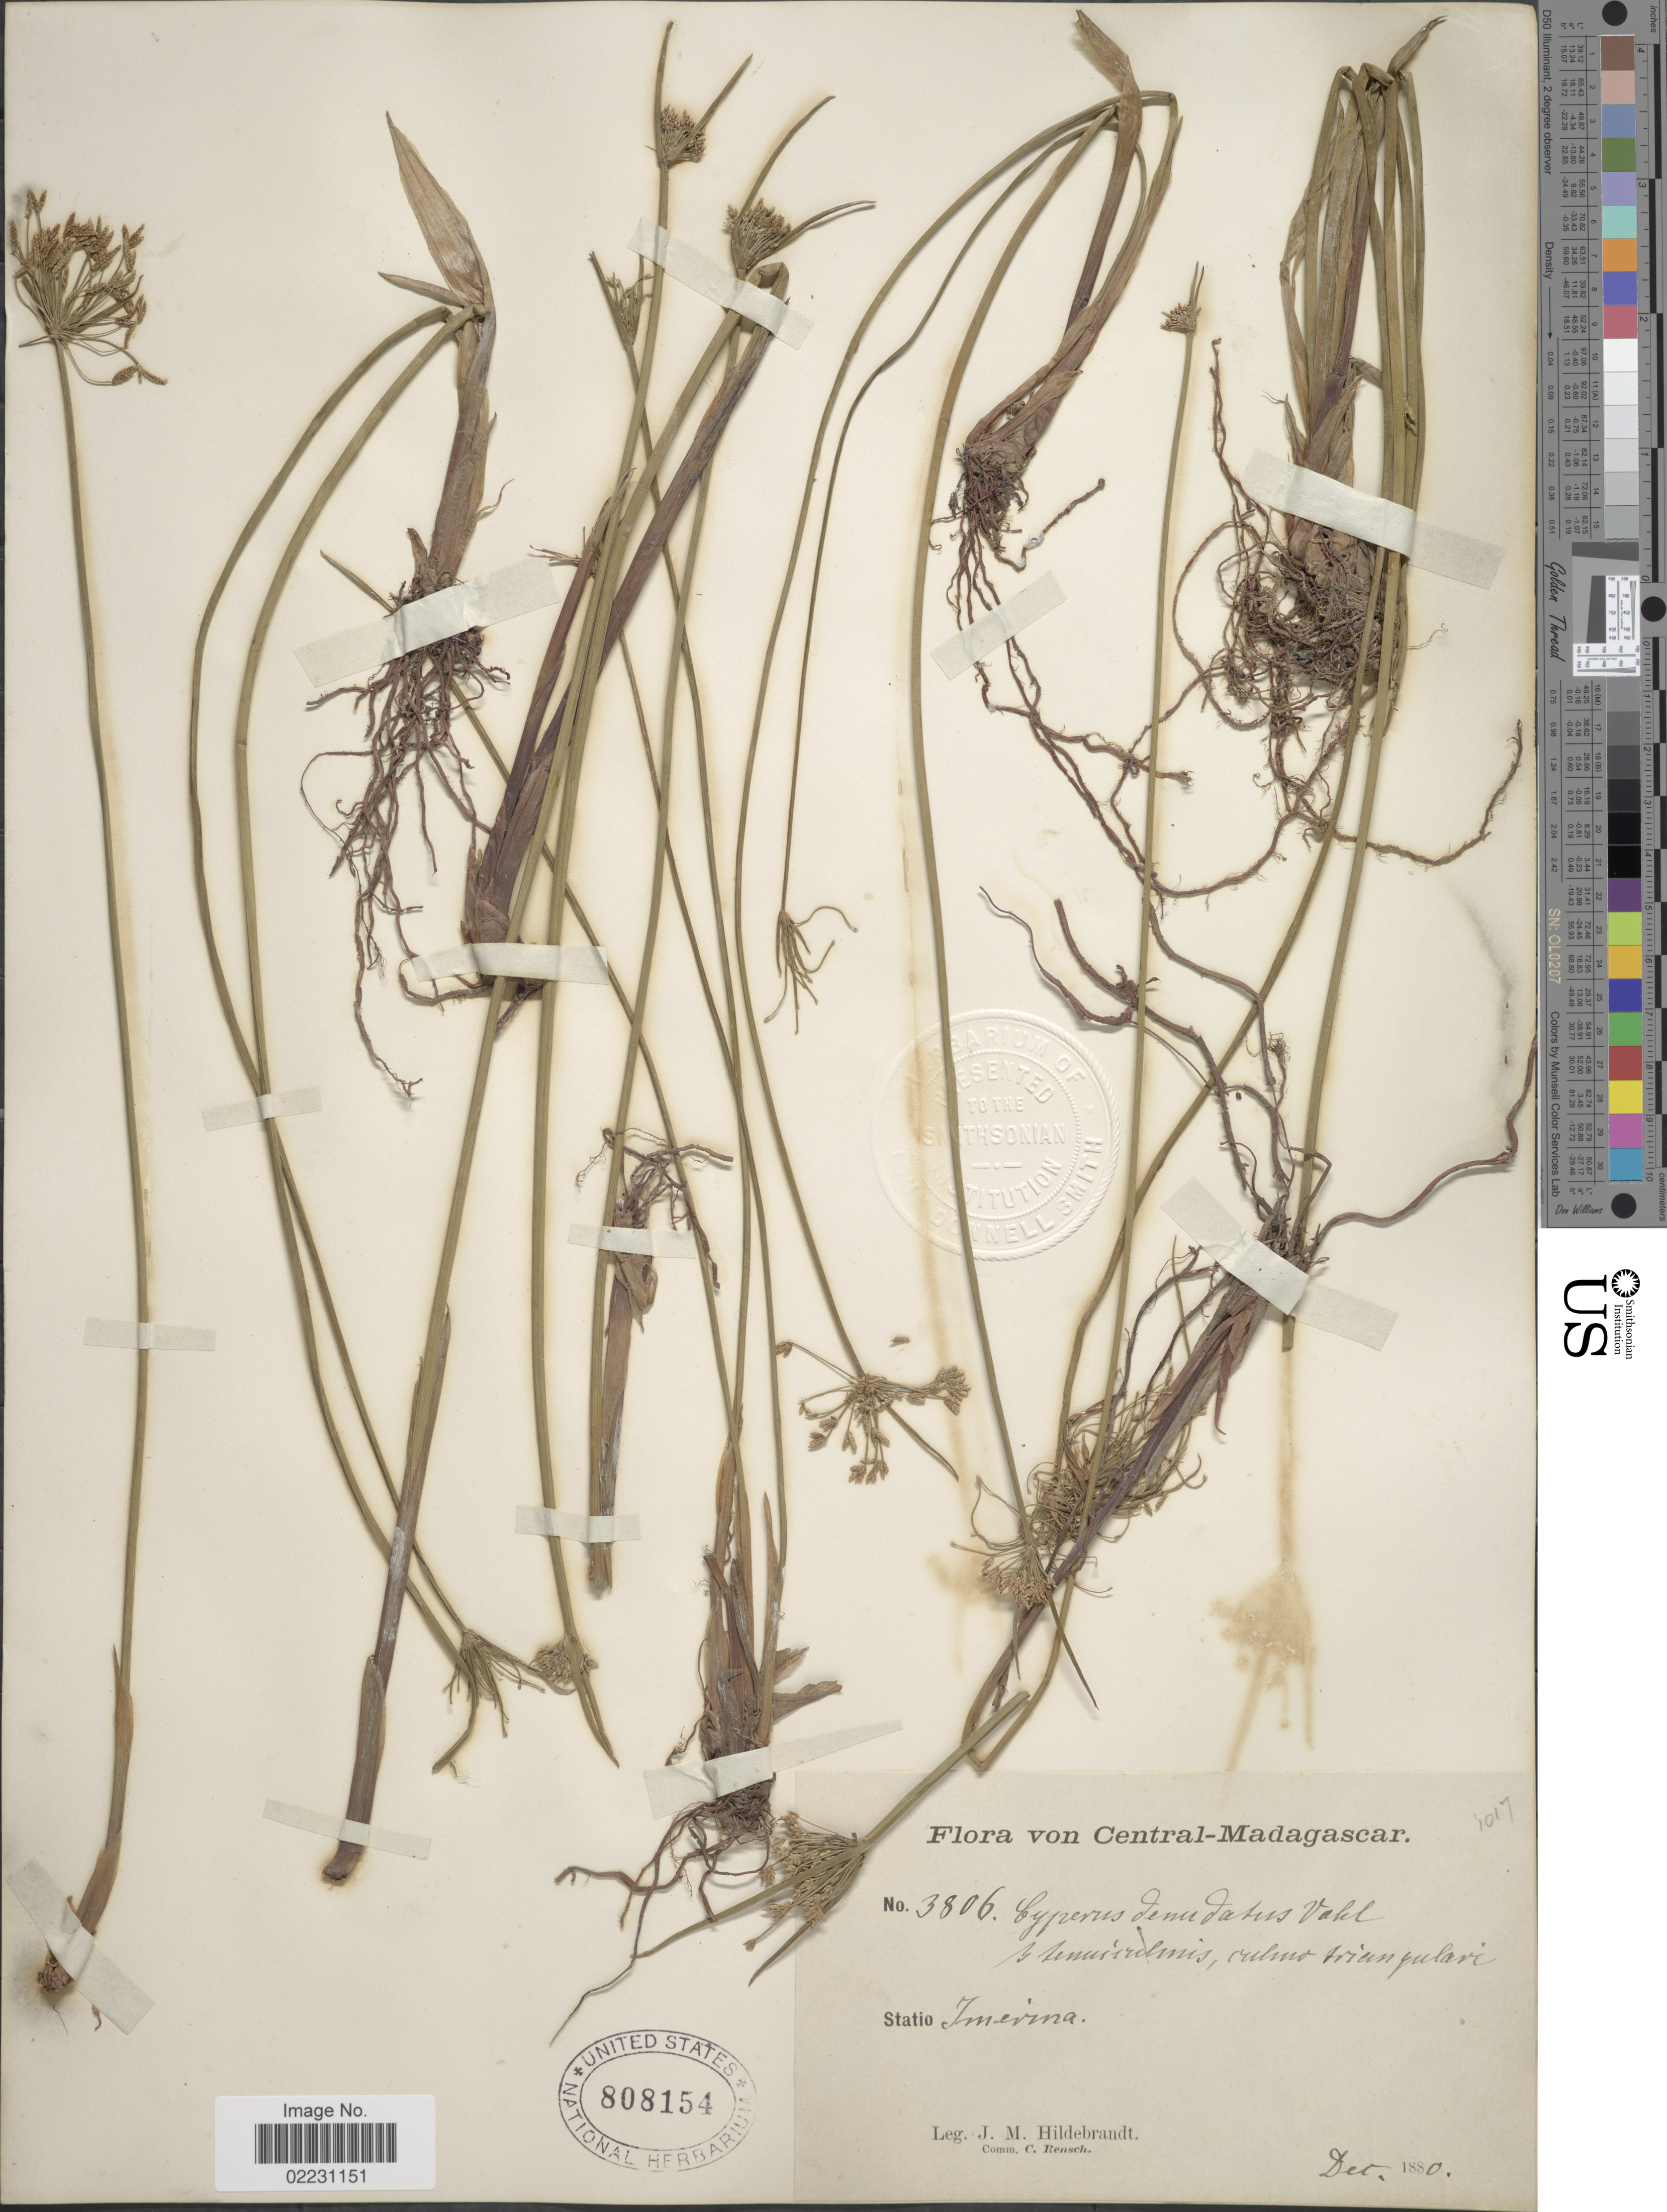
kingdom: Plantae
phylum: Tracheophyta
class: Liliopsida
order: Poales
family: Cyperaceae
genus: Cyperus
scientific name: Cyperus subaequalis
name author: Baker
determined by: Strong, Mark T., (BOT), Smithsonian Institution - National Museum of Natural History (UNITED STATES)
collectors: J. Hildebrandt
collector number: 3806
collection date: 1880-12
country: Madagascar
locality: Central-Madagascar. Statio Imevina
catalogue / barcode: US 808154